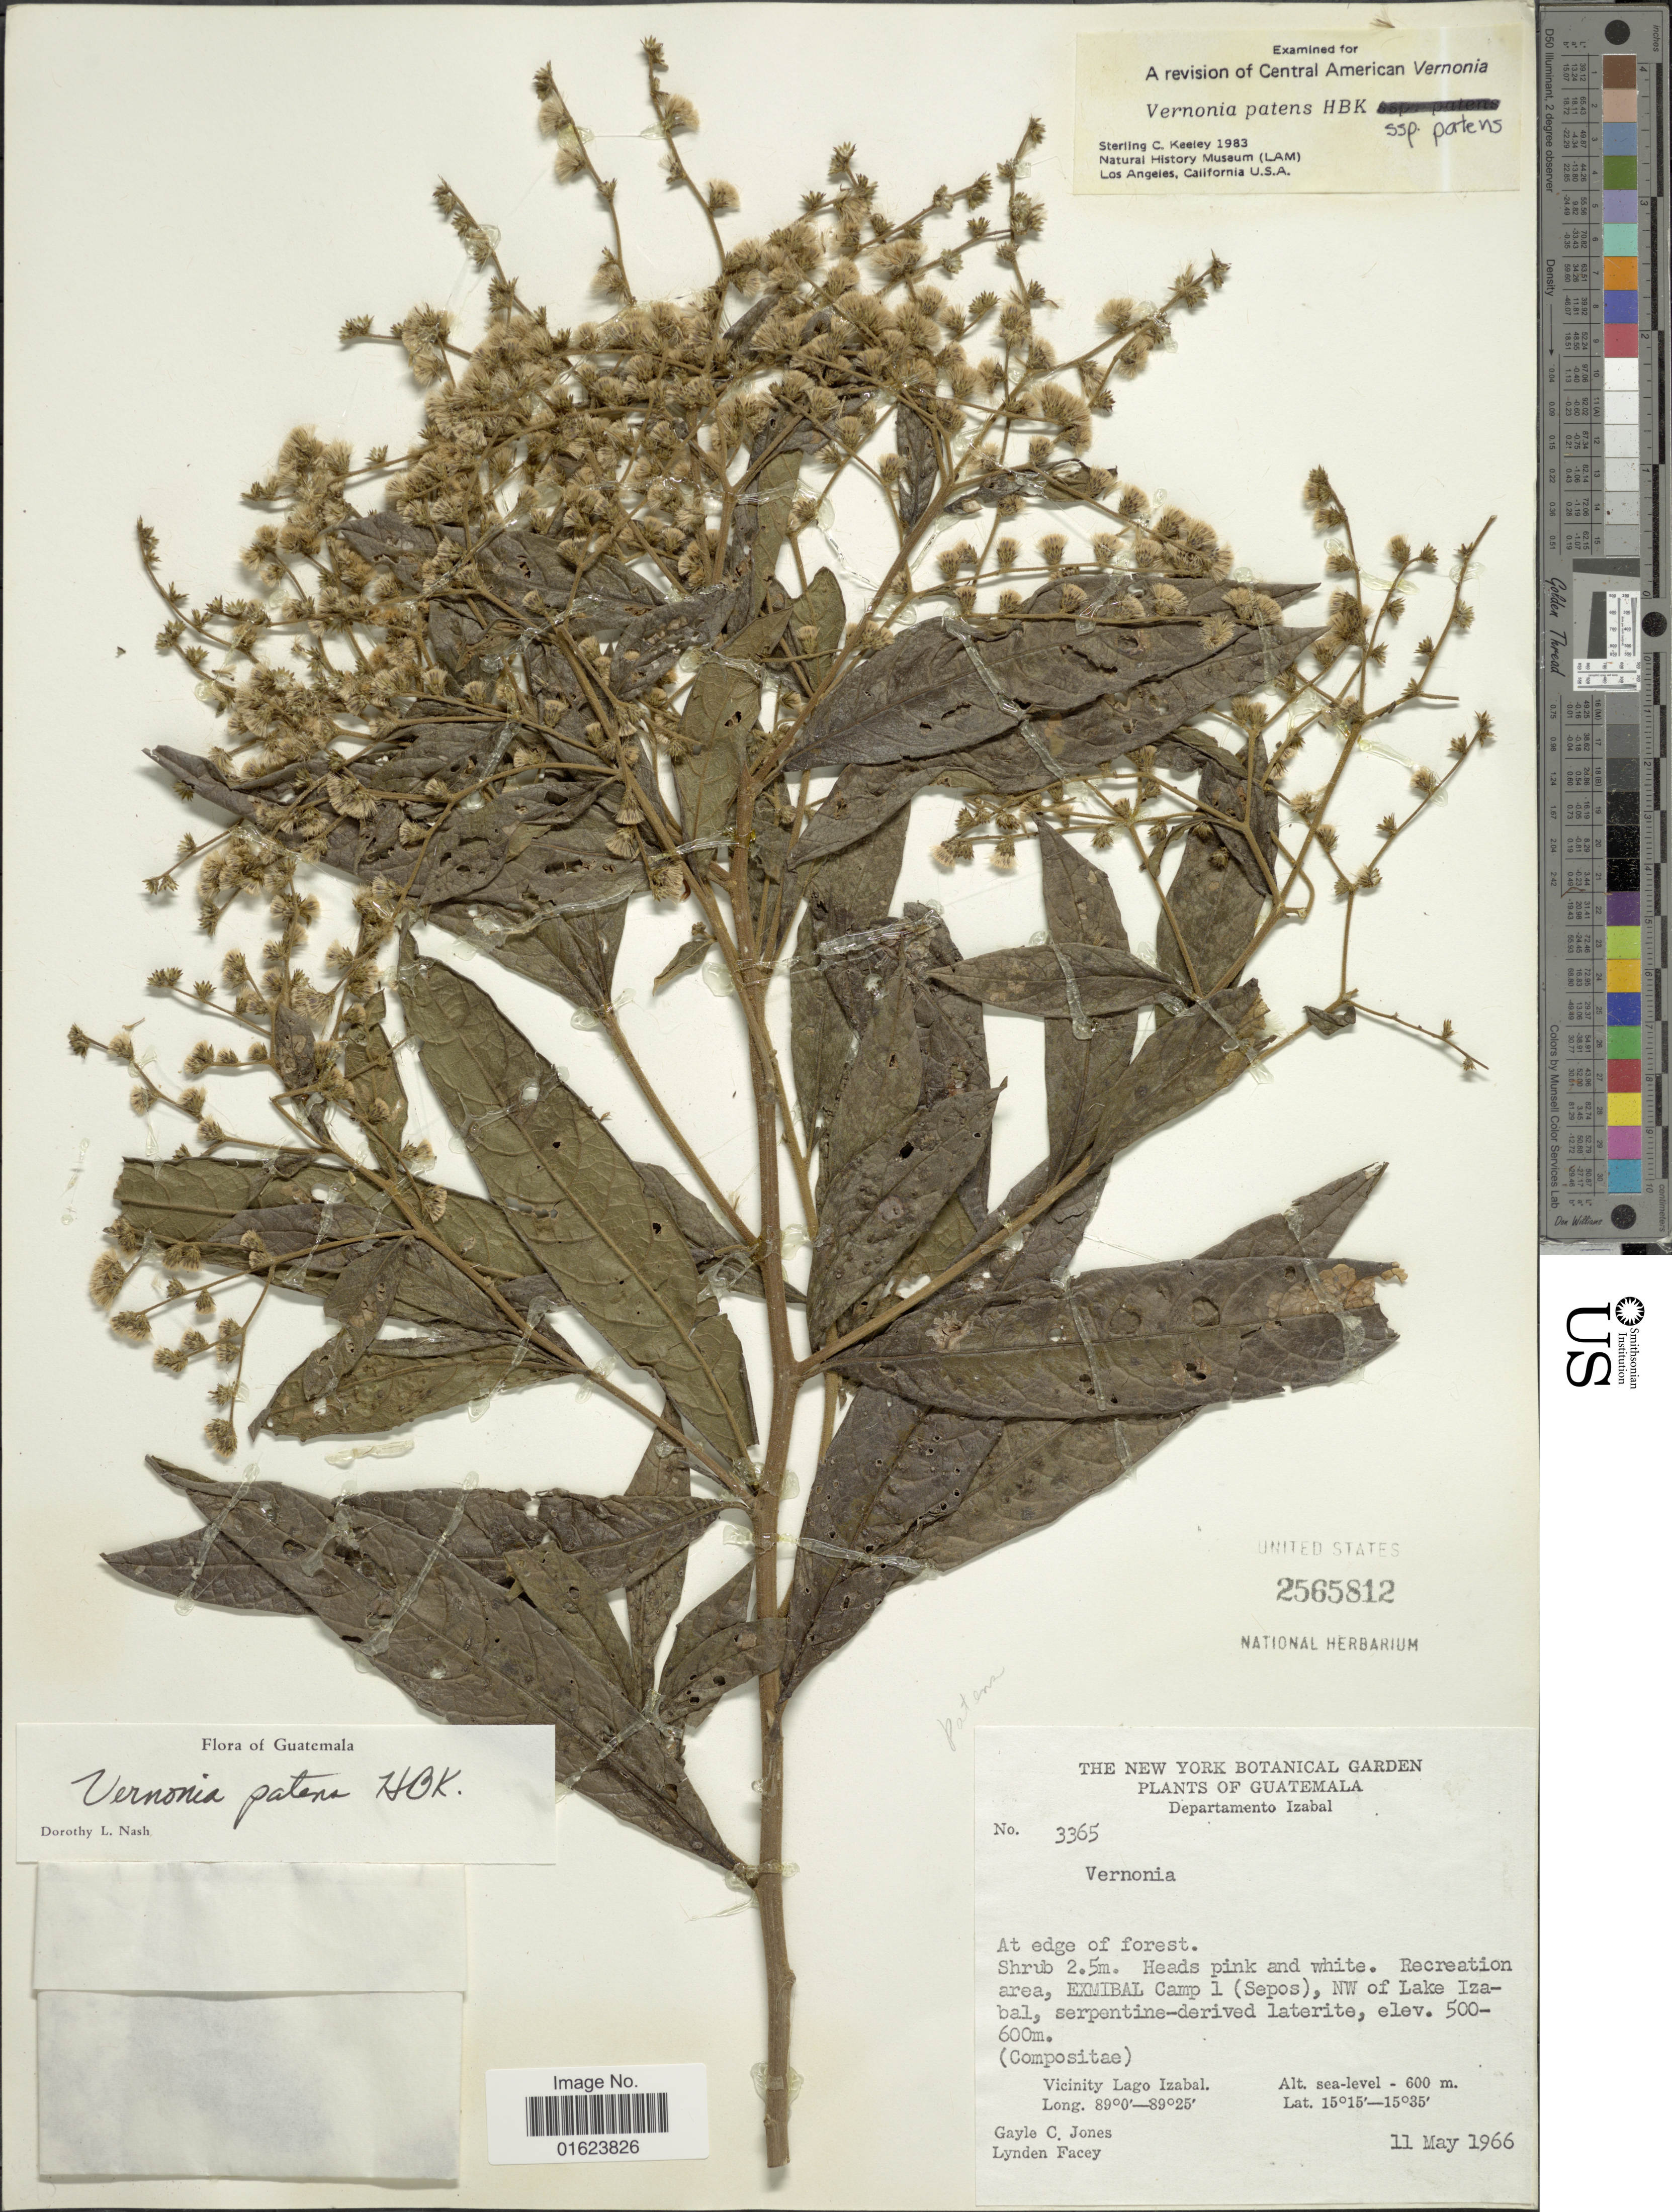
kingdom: Plantae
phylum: Tracheophyta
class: Magnoliopsida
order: Asterales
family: Asteraceae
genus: Vernonanthura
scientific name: Vernonanthura patens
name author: (Kunth) H. Rob.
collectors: G. C. Jones & L. Facey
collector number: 3365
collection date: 1966-05-11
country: Guatemala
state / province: Izabal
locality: Departamento Izabal. Recreation area, Exmibal Camp 1 (sepos), NW of Lake Izabal. Vicinity Lago Izabal.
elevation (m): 500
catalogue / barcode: US 2565812